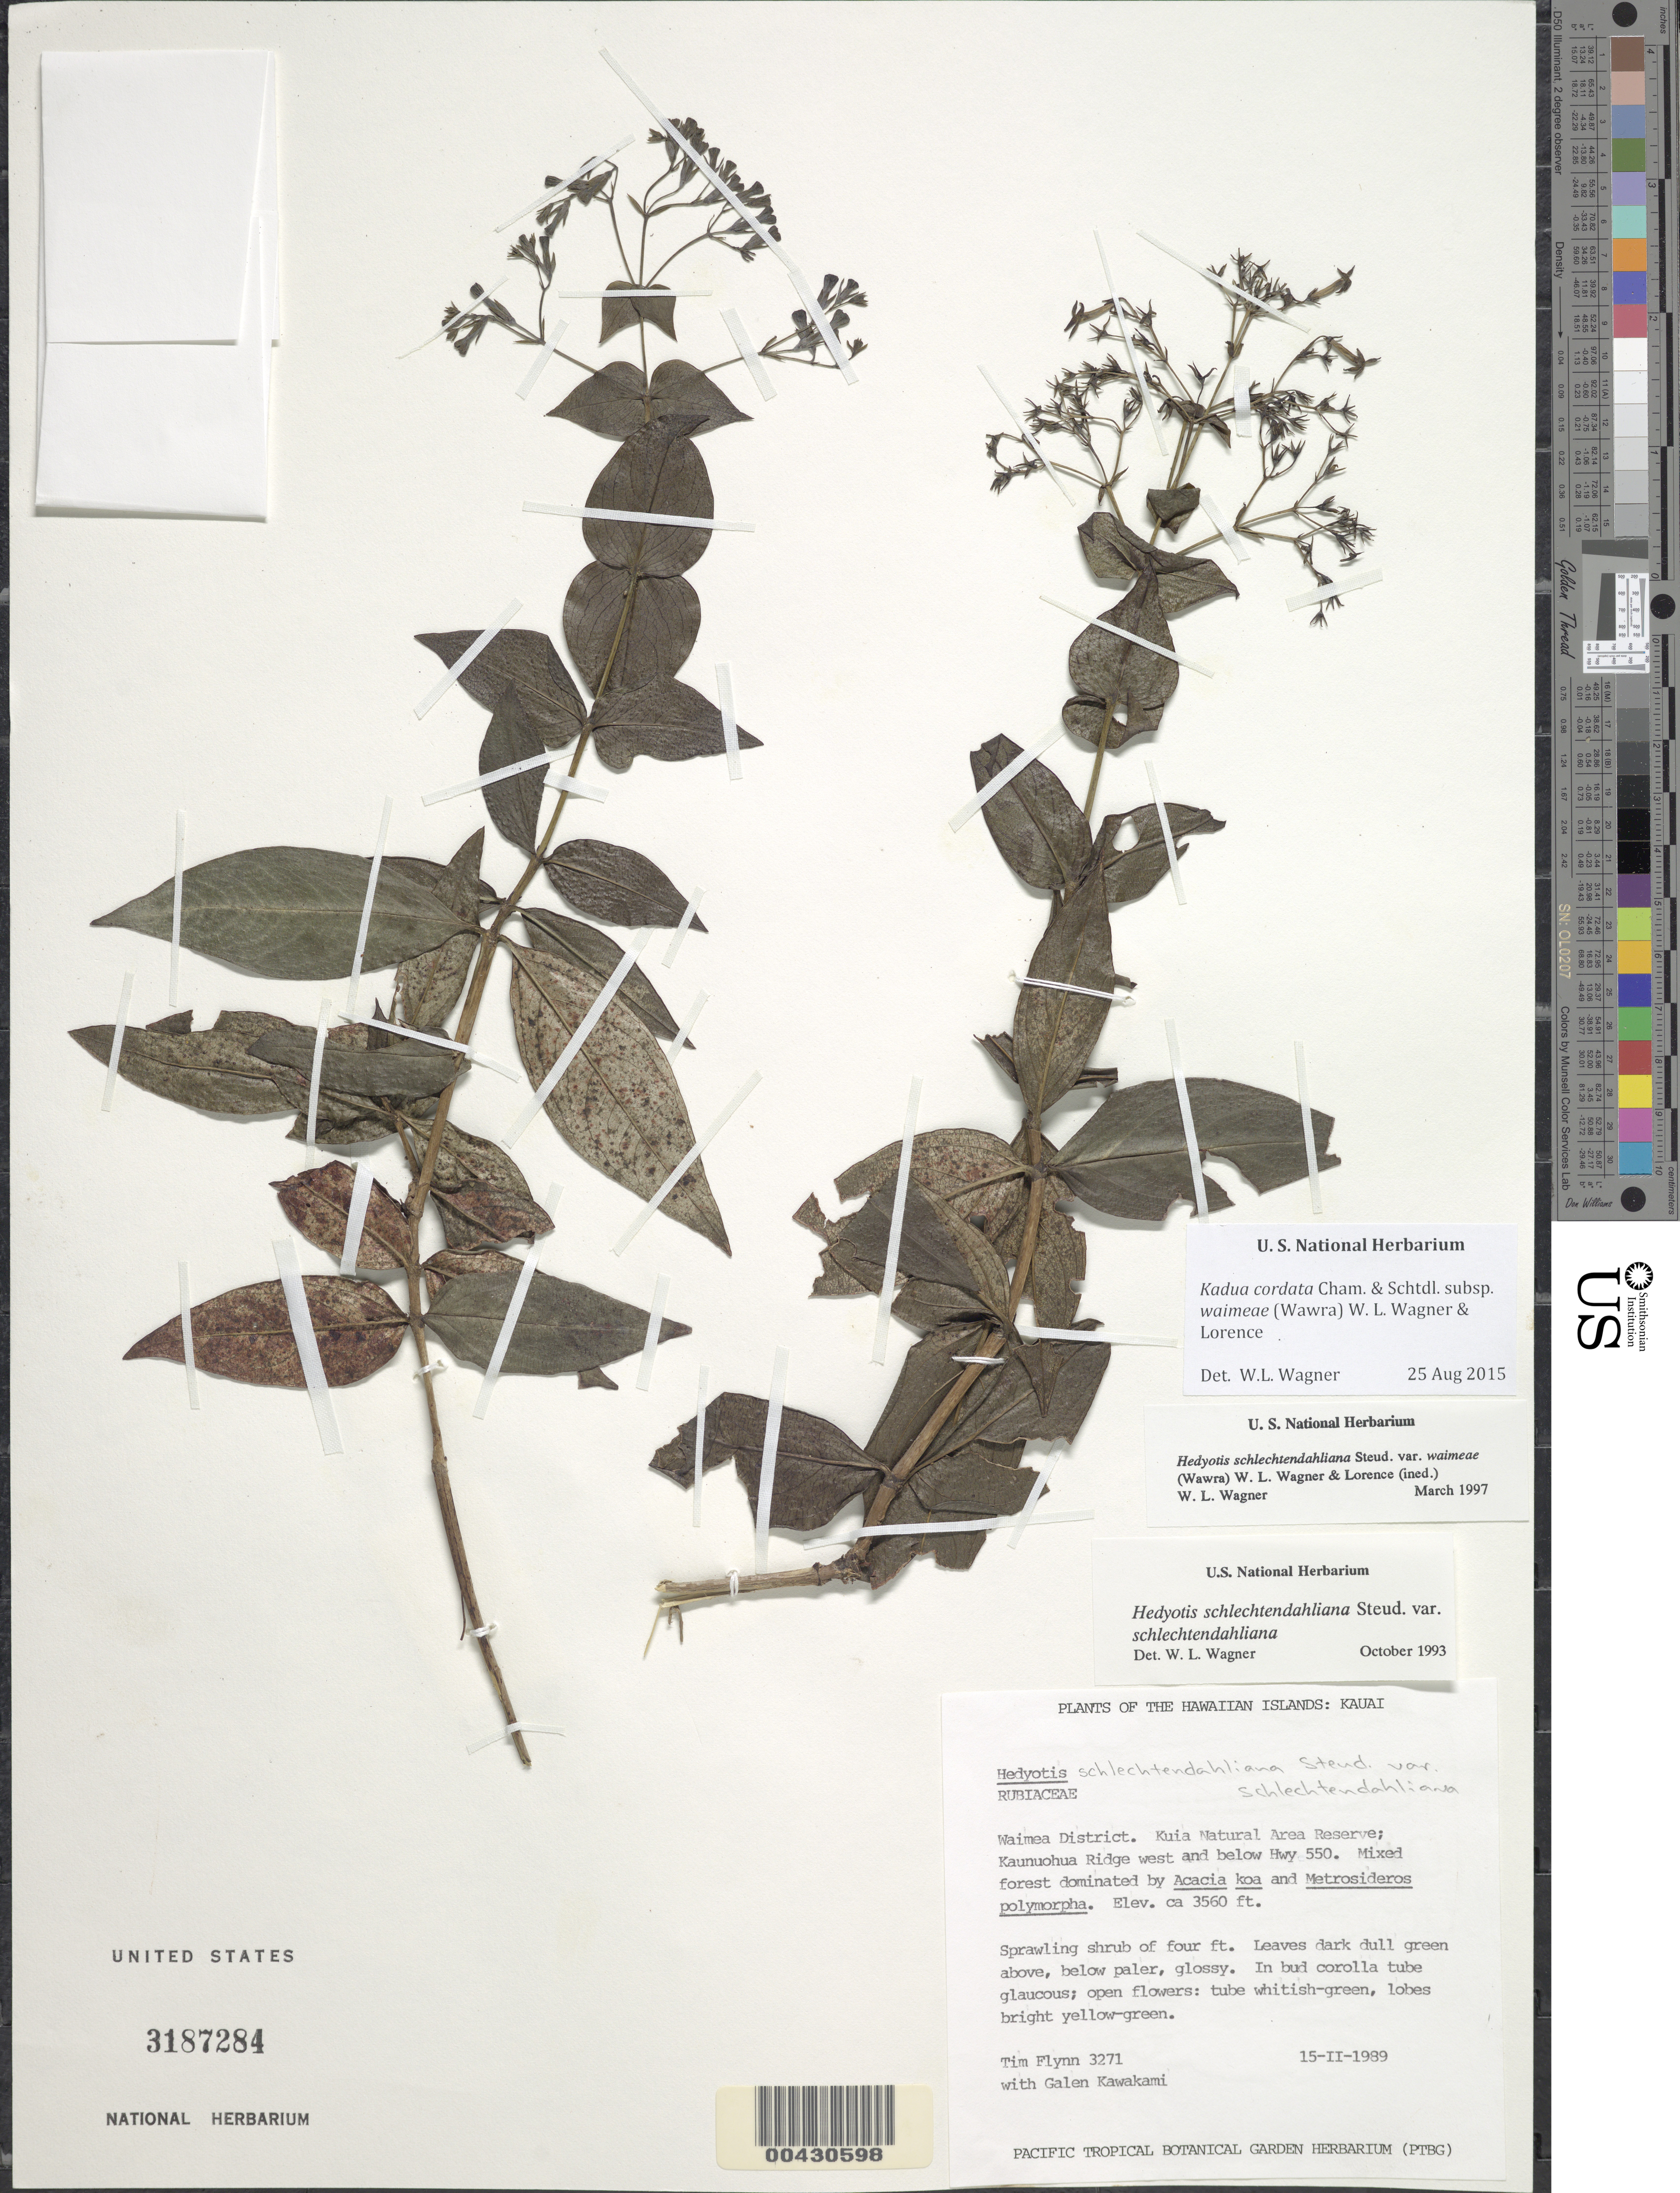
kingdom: Plantae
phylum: Tracheophyta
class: Magnoliopsida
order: Gentianales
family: Rubiaceae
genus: Kadua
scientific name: Kadua cordata subsp. waimeae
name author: (Wawra) W.L. Wagner & Lorence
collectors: T. W. Flynn & G. Kawakami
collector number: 3271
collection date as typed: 15 Feb 1989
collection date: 1989-02-15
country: United States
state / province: Hawaii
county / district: Kauai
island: Kaua'i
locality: Waimea District. Kuia Natural Area Reserve; Kaunuohua Ridge west and below Hwy 550.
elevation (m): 1085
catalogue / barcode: US 3187284